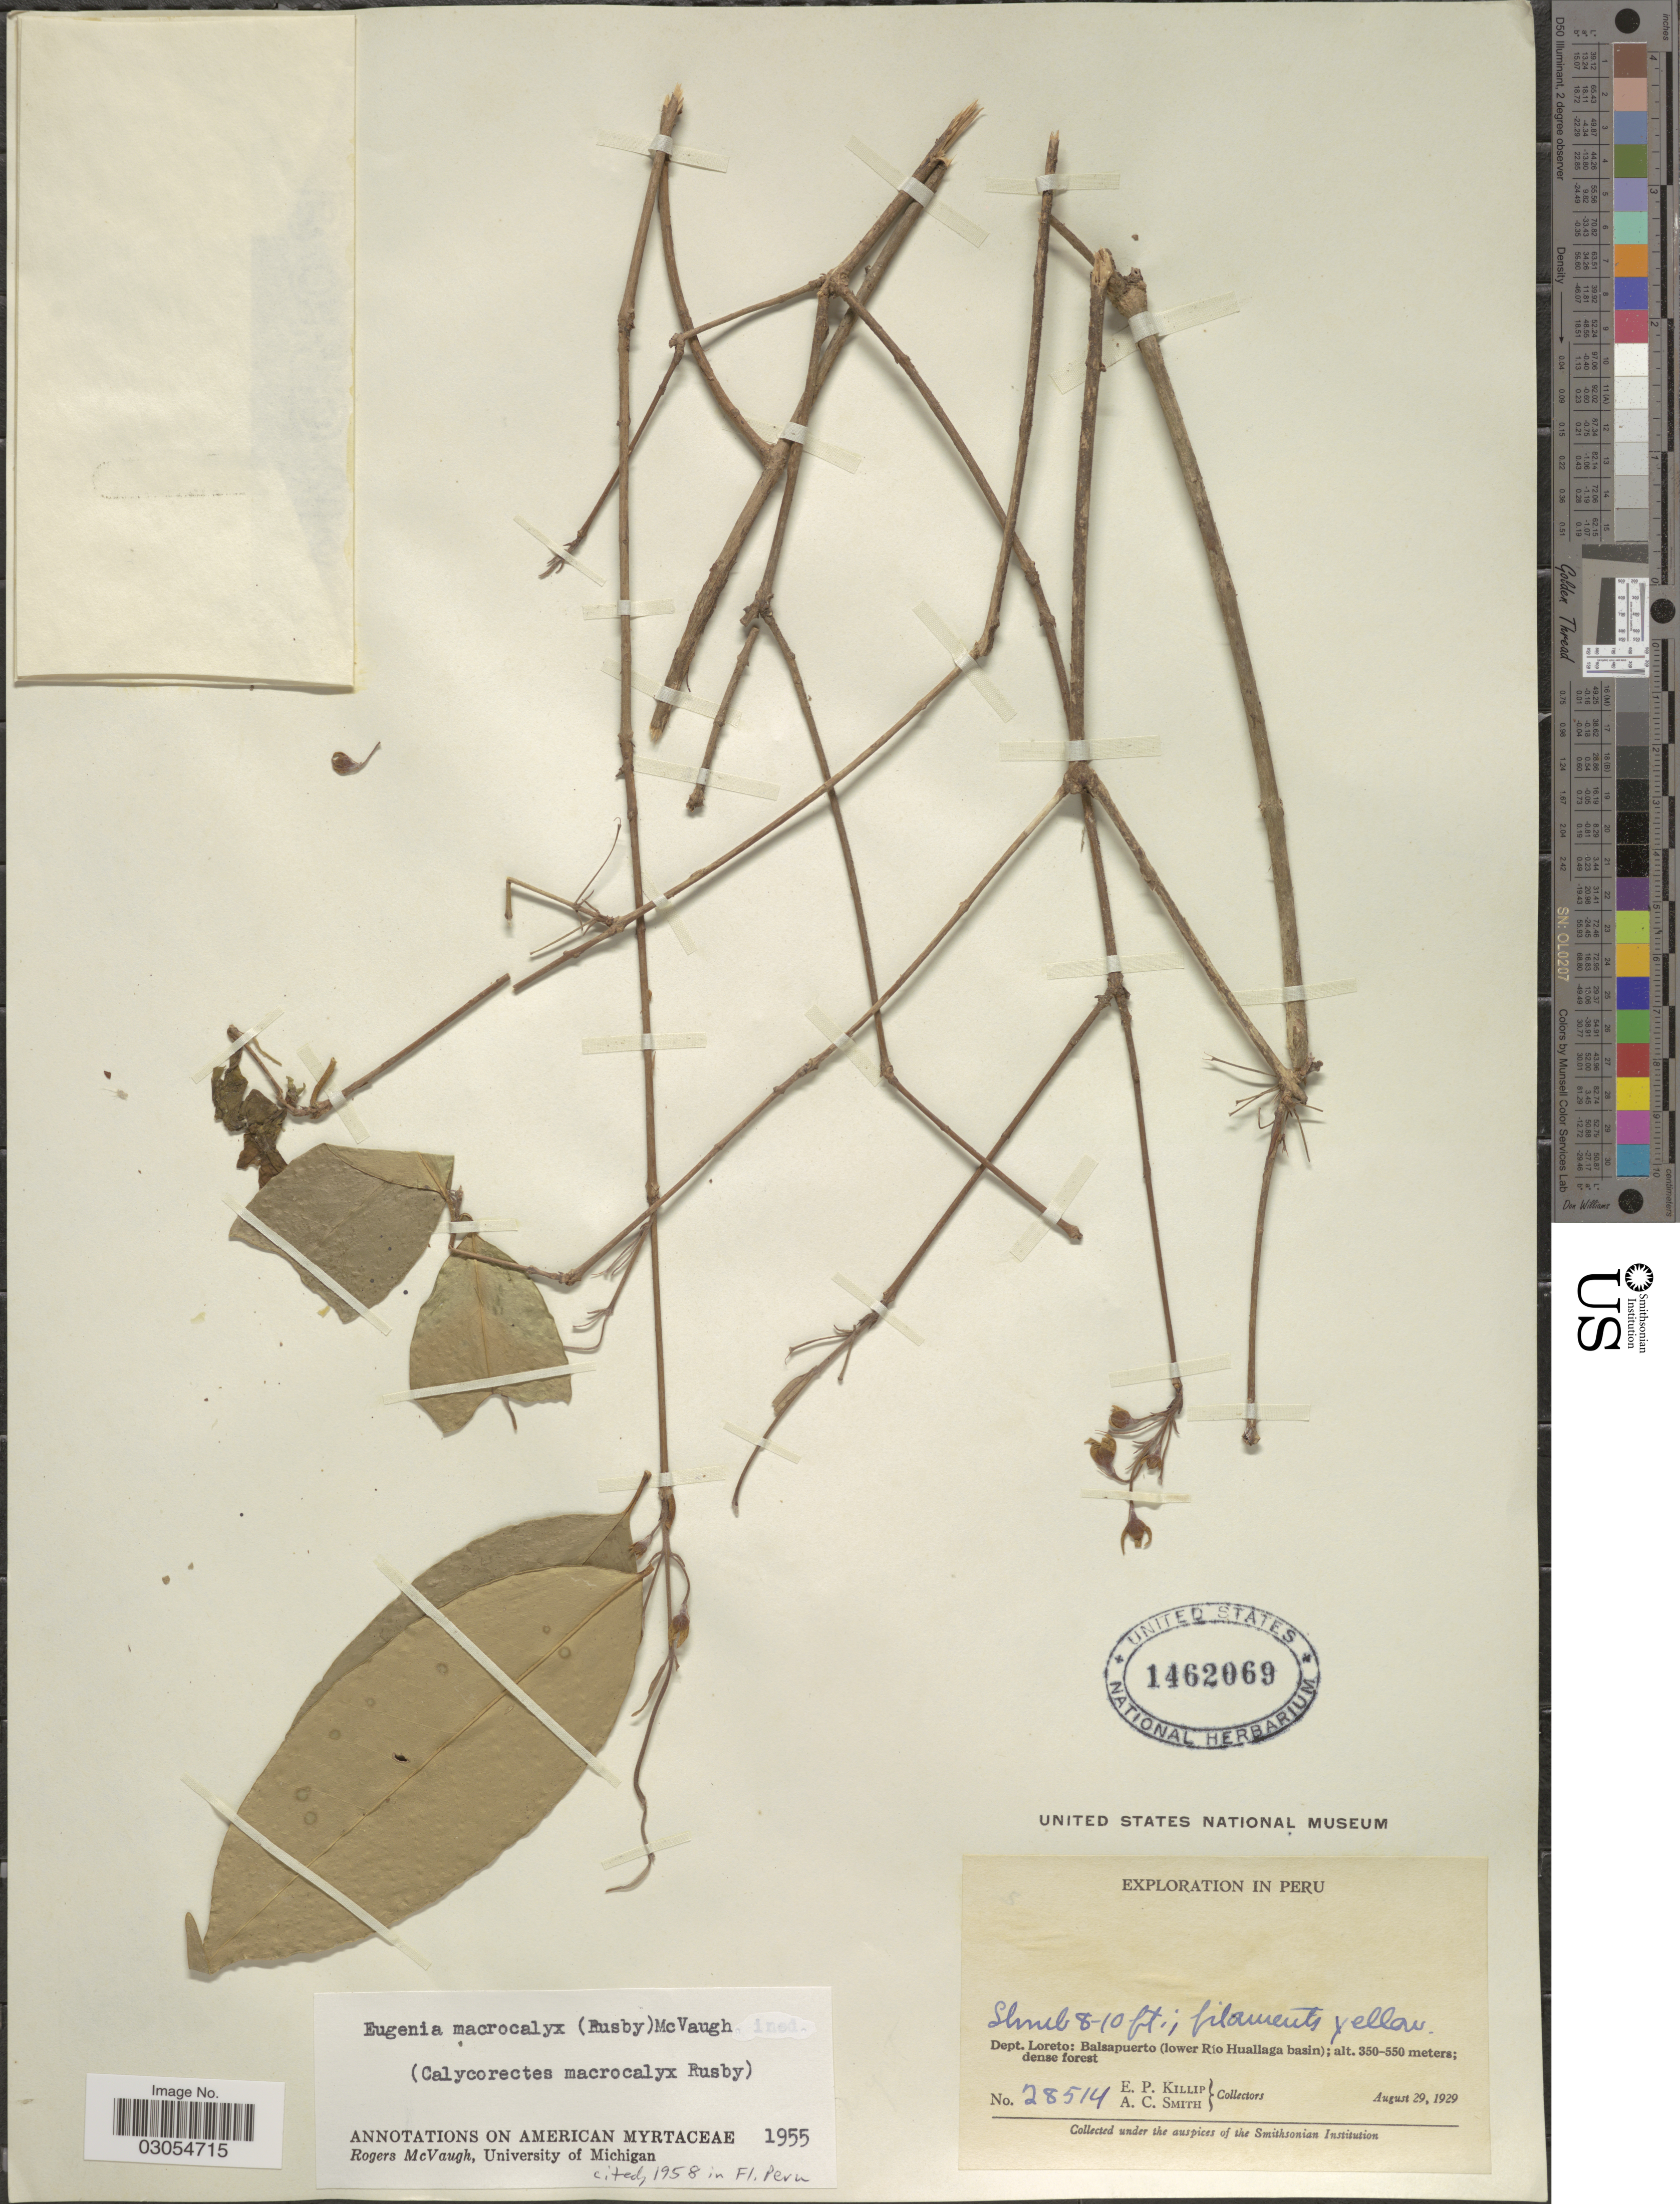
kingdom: Plantae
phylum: Tracheophyta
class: Magnoliopsida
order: Myrtales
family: Myrtaceae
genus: Eugenia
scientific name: Eugenia wentii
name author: Amshoff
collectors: E. P. Killip & A. C. Smith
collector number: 28514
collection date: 1929-08-29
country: Peru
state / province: Loreto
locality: Dept. Loreto: Balsapuerto (lower Río Huallaga basin).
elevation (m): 350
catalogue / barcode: US 1462069